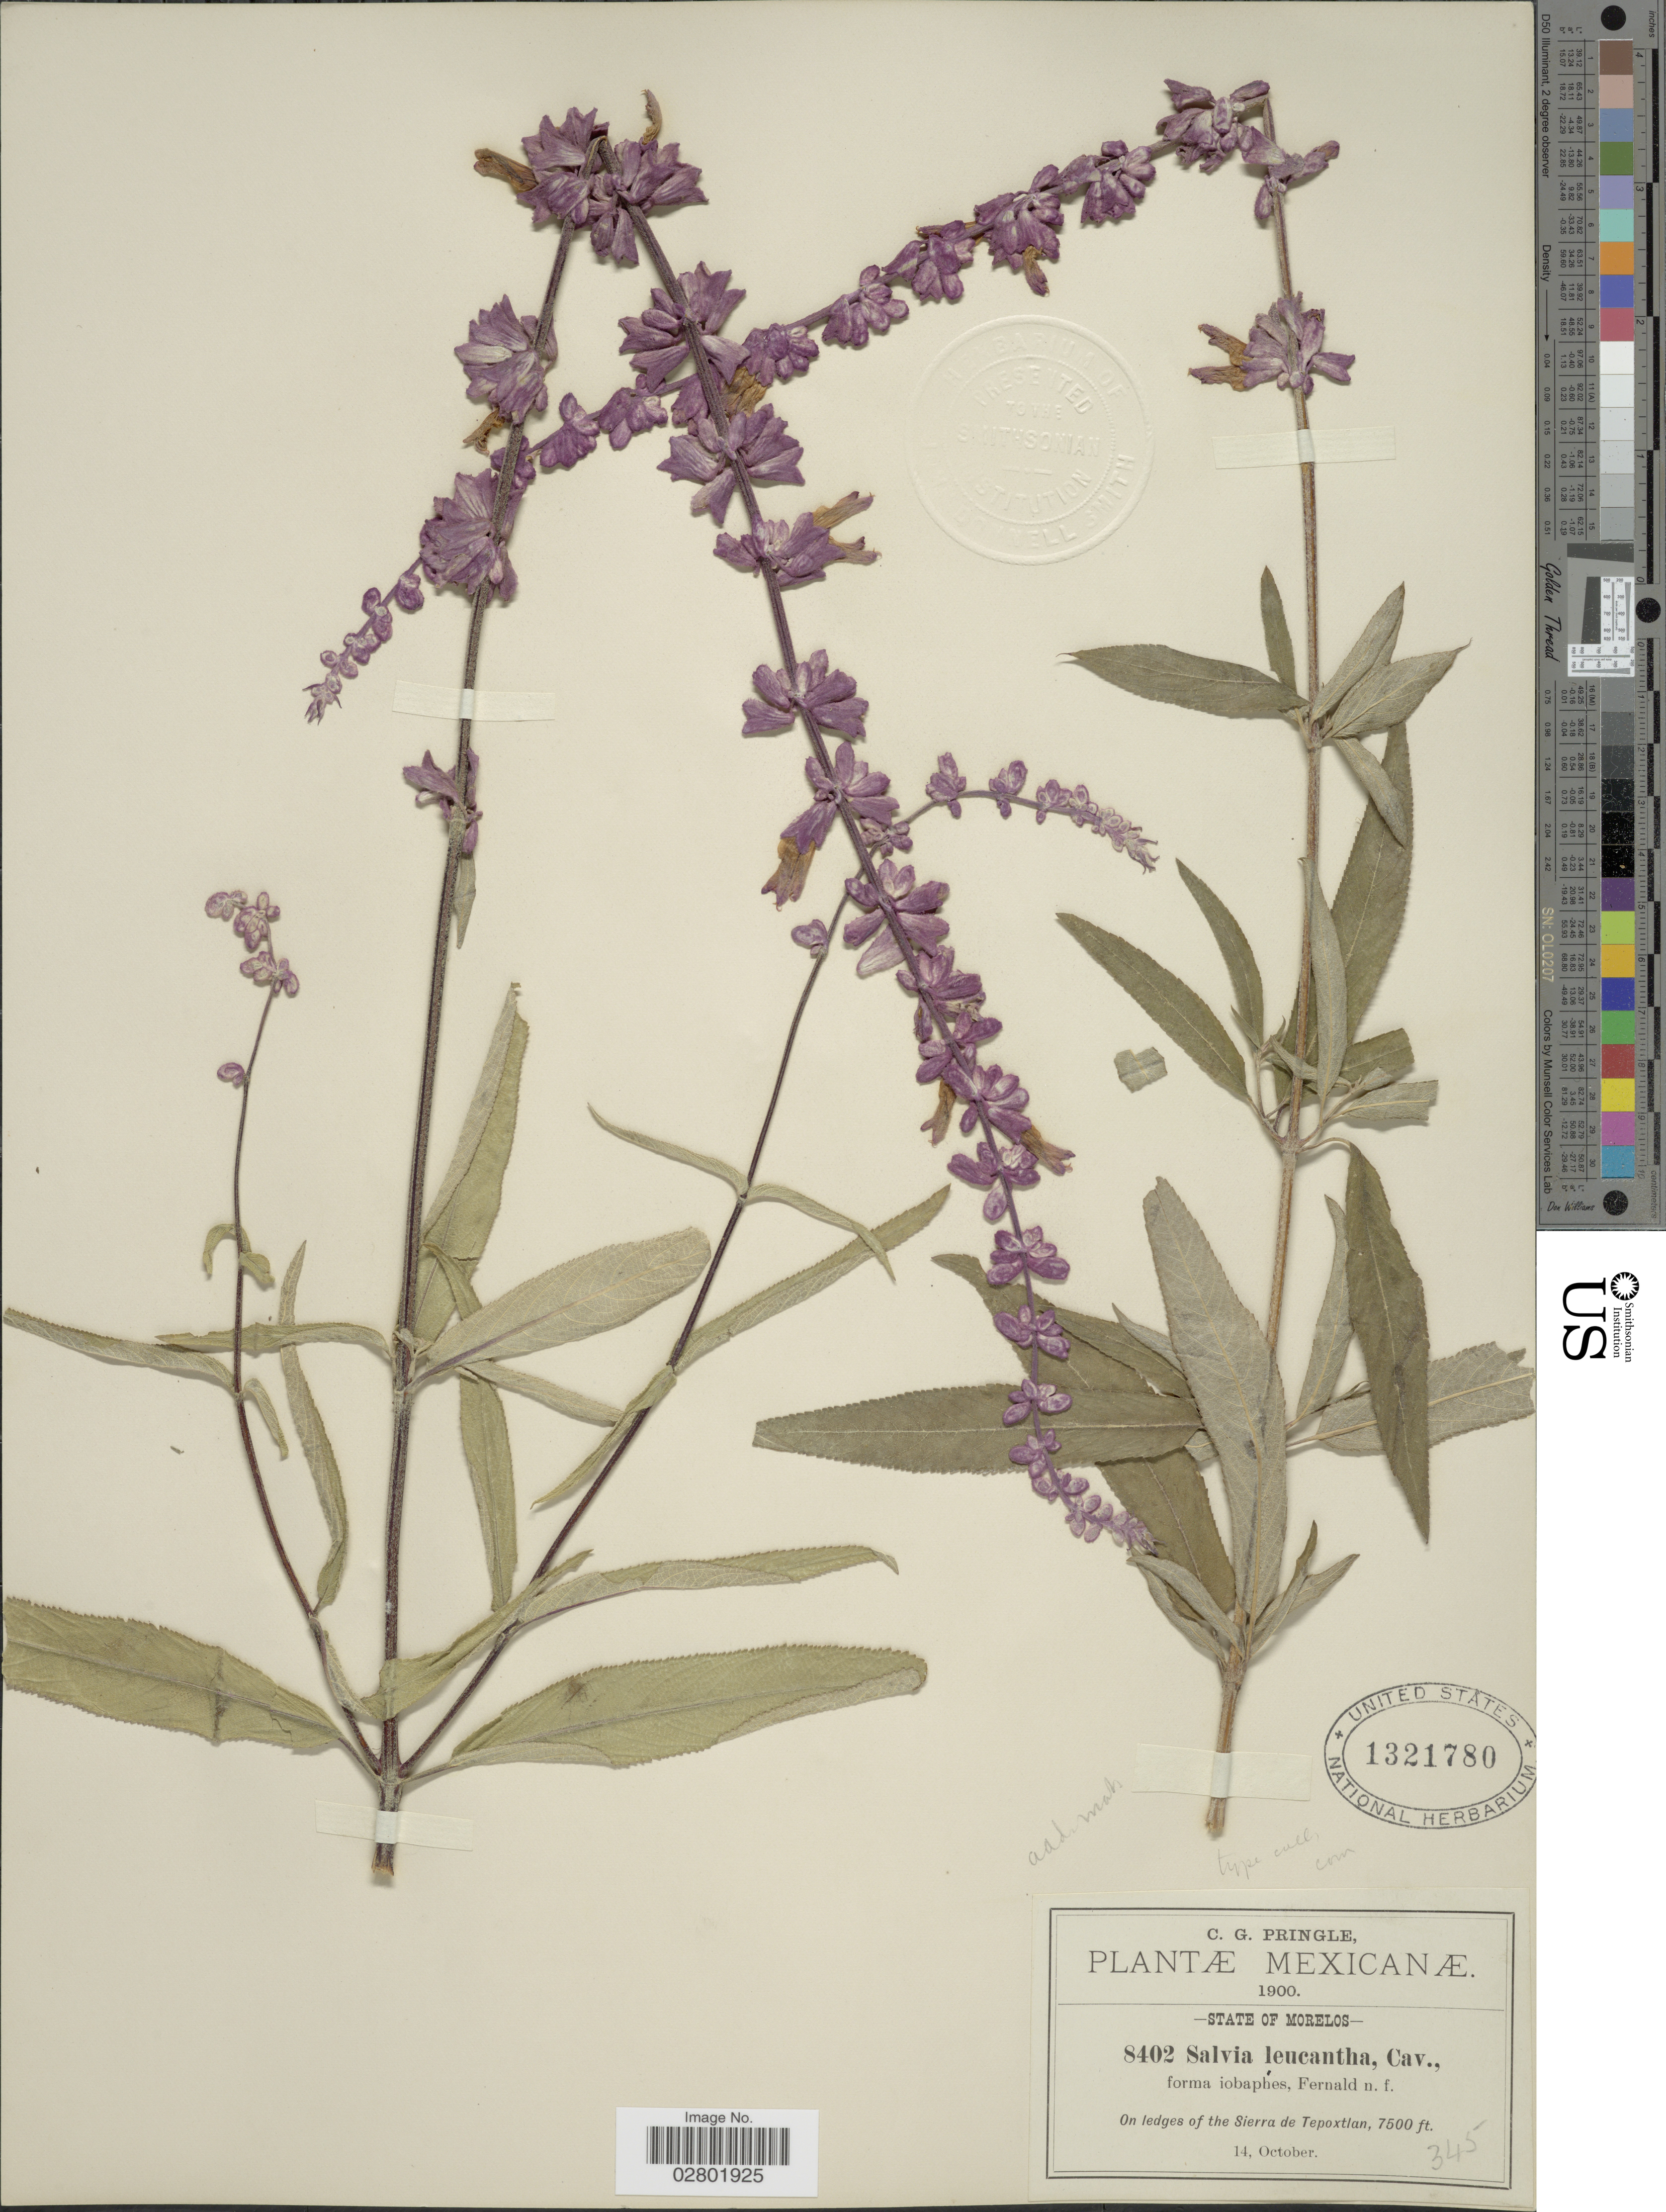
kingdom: Plantae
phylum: Tracheophyta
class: Magnoliopsida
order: Lamiales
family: Lamiaceae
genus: Salvia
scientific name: Salvia leucantha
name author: Cav.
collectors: C. G. Pringle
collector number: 8402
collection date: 1900-10-14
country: Mexico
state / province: Morelos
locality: On ledges of the Sierra de Tepoxtlan.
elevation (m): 2286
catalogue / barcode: US 1321780